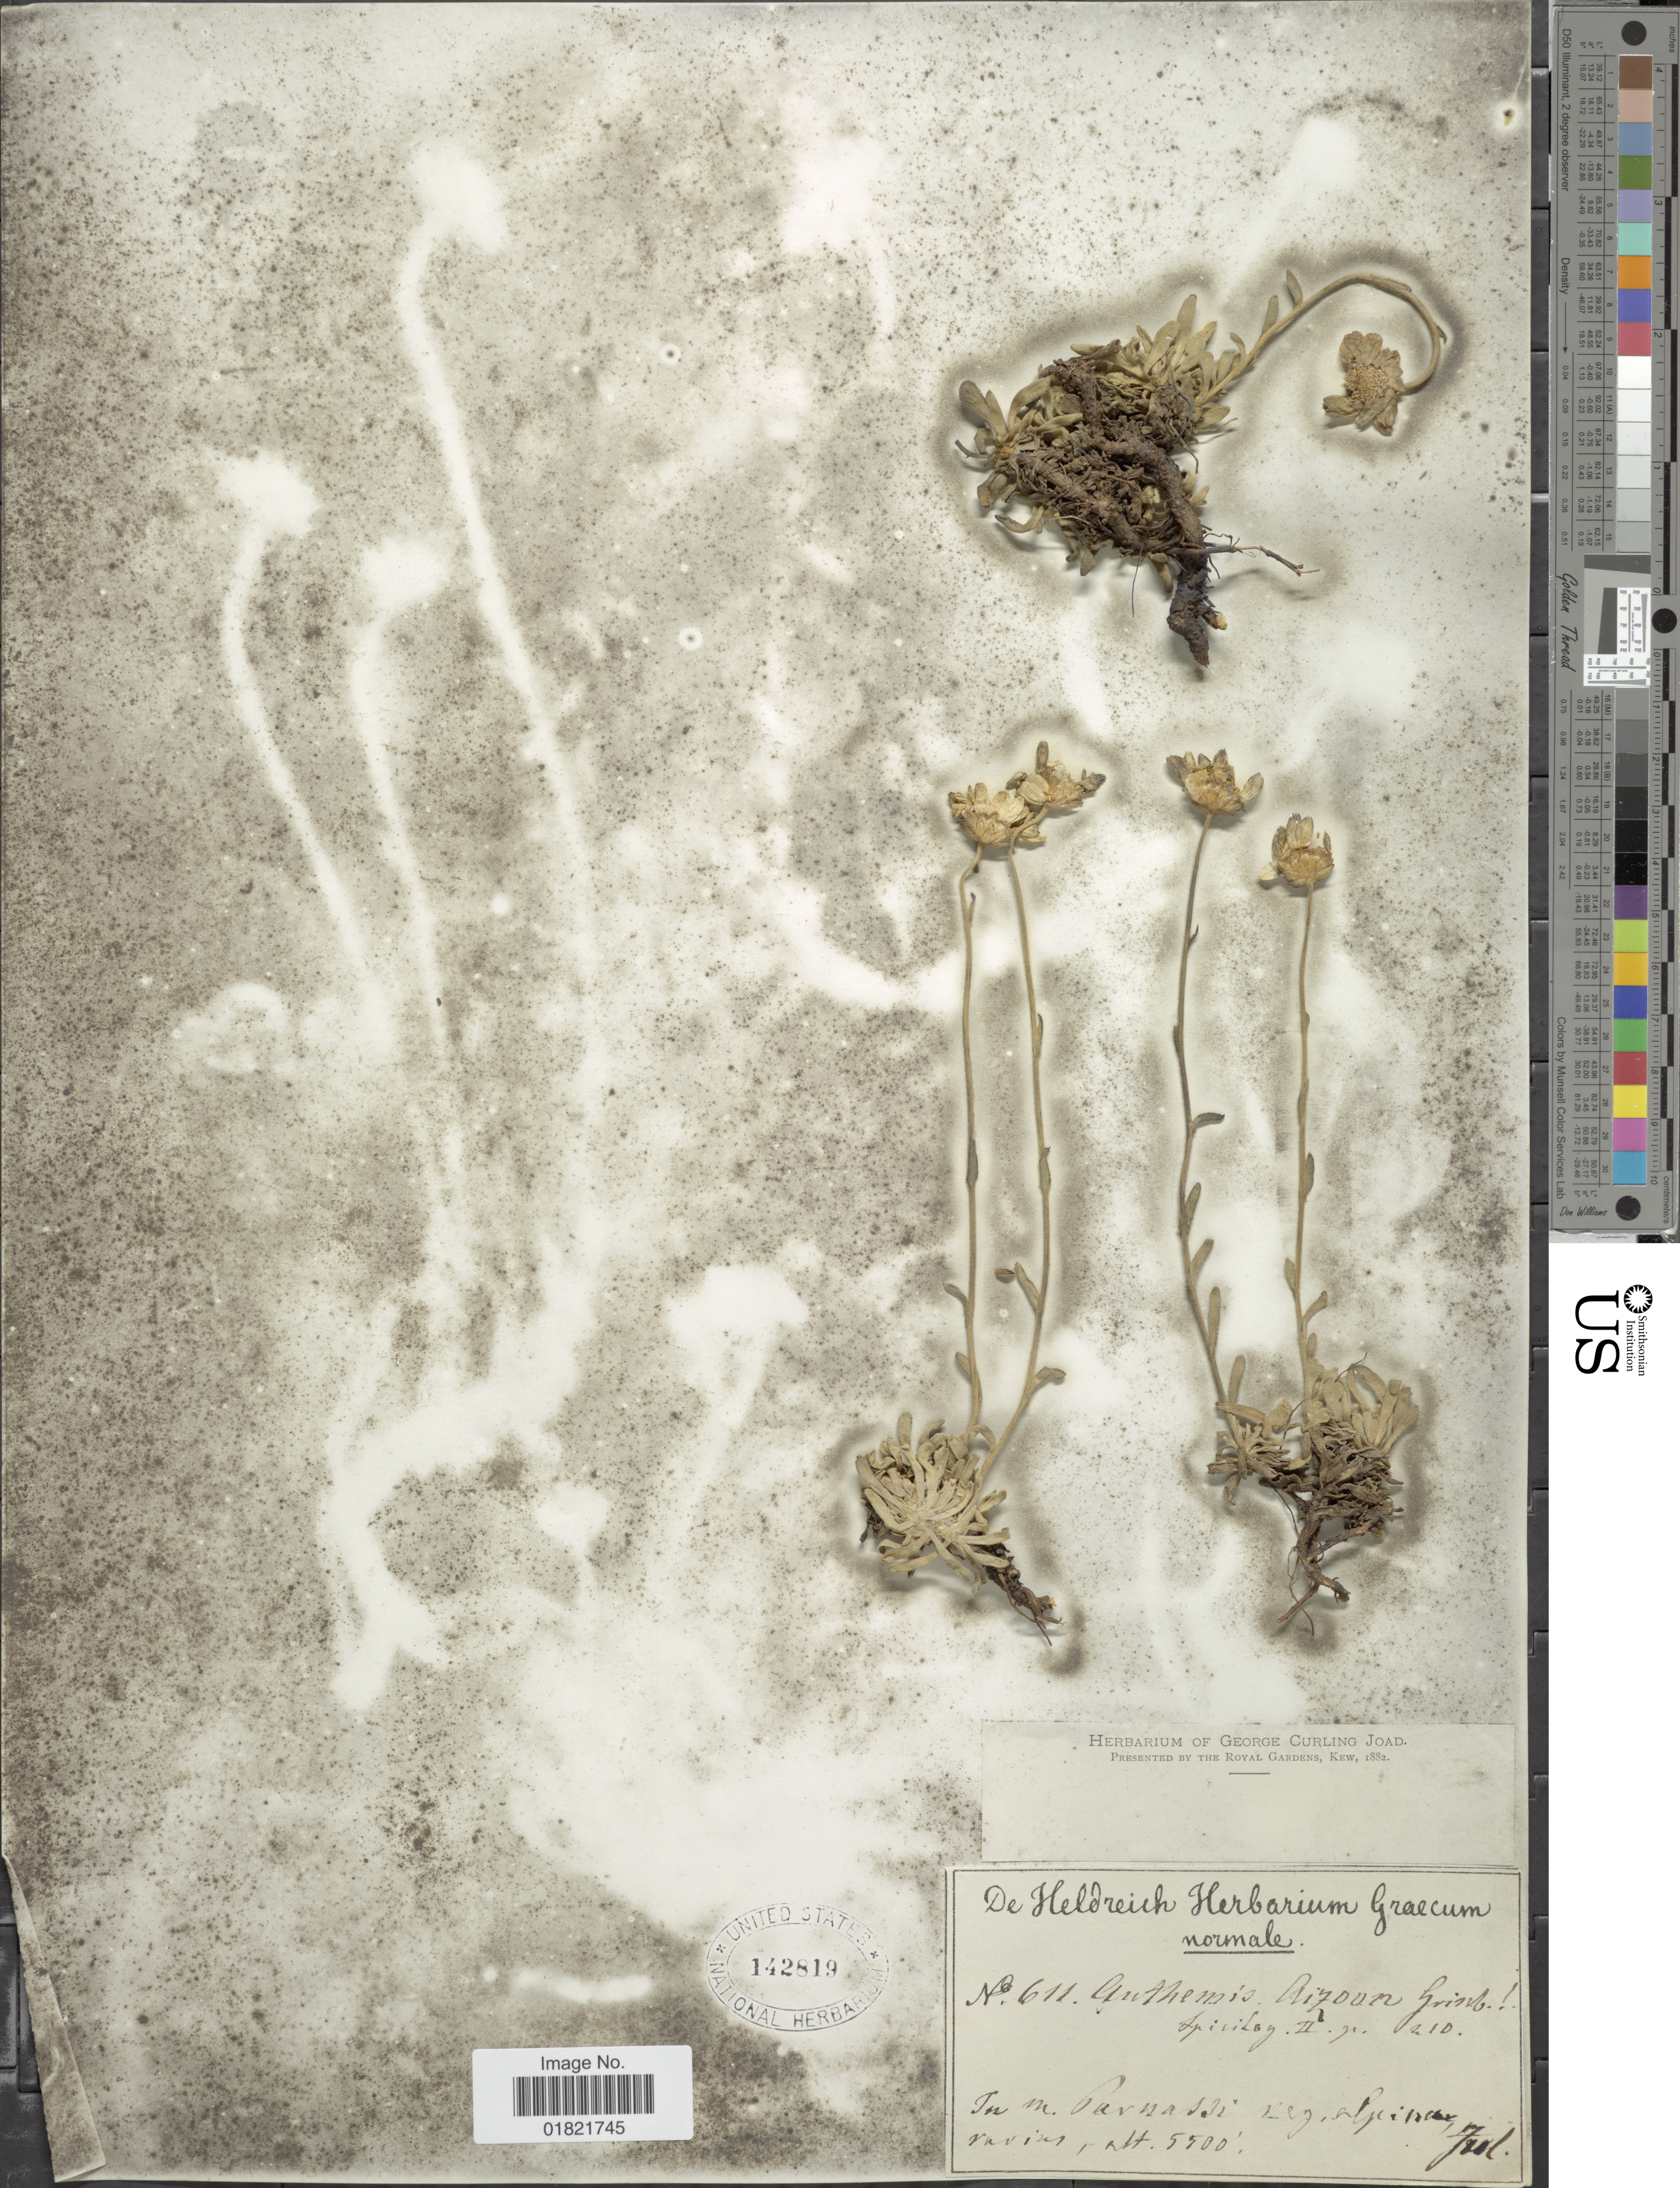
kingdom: Plantae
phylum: Tracheophyta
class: Magnoliopsida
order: Asterales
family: Asteraceae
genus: Anthemis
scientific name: Anthemis aizoon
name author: Griseb.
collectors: ex herb. De Heldreich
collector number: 611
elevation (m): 1676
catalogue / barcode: US 142819